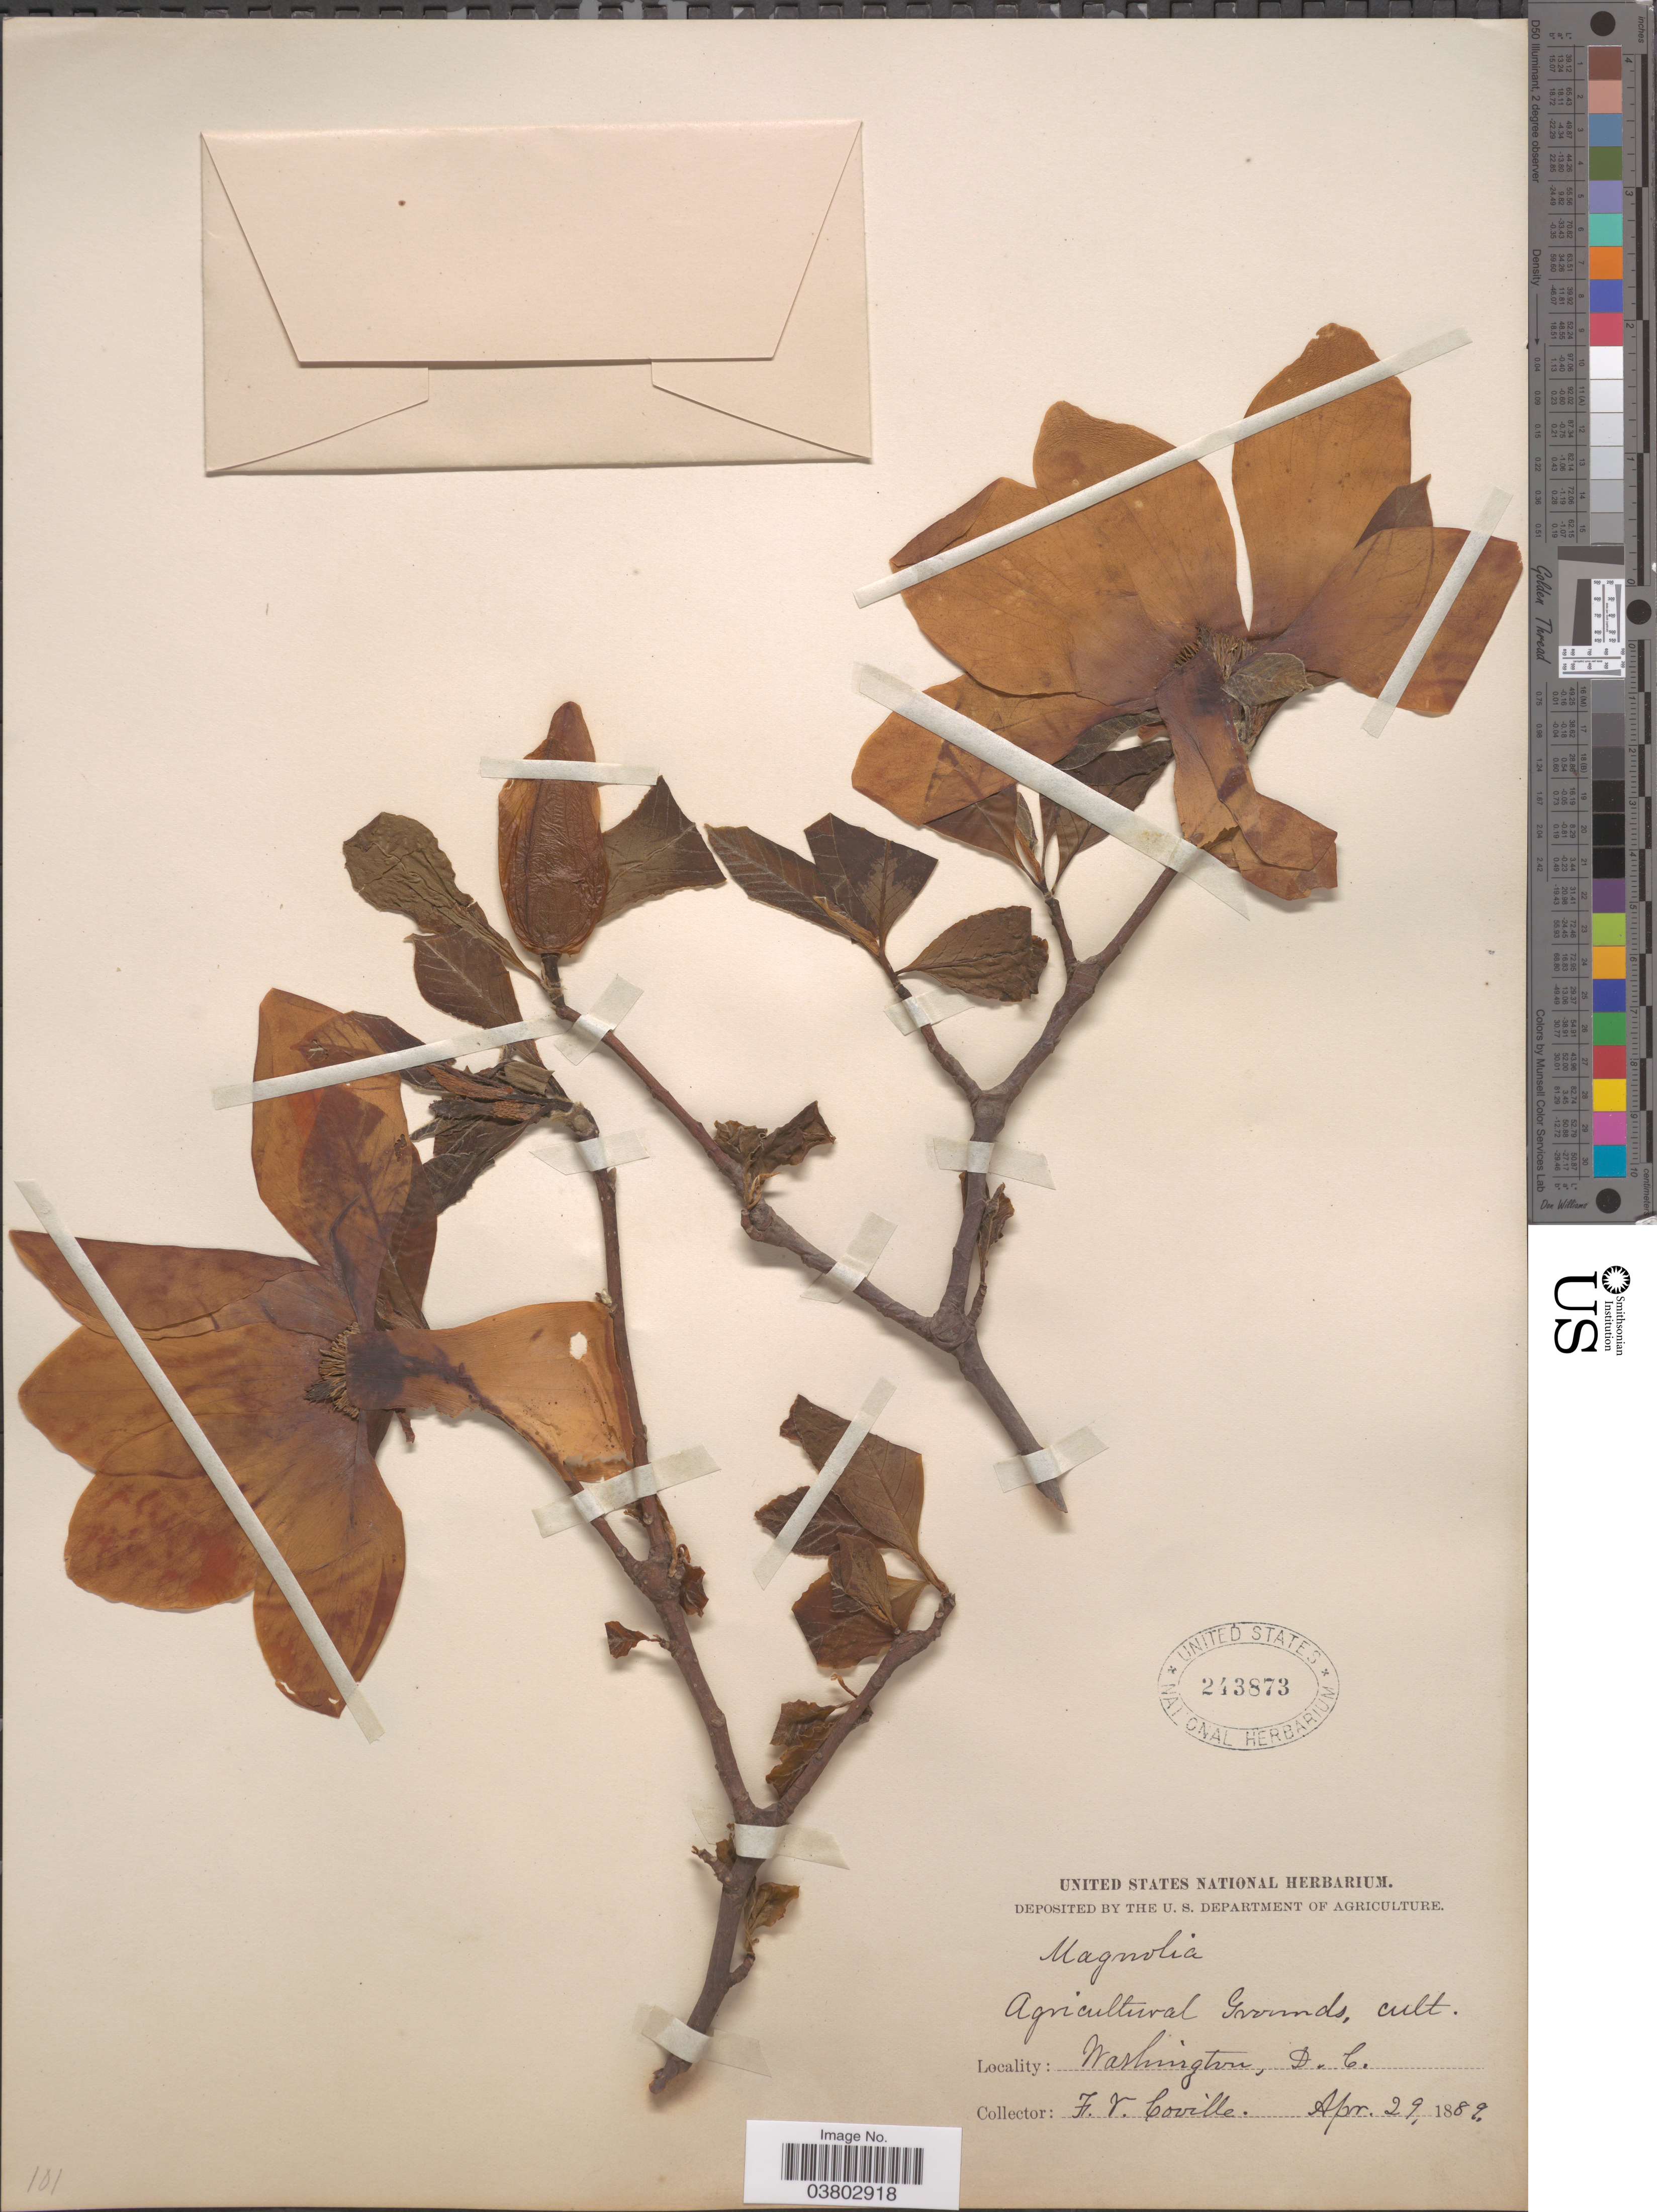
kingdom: Plantae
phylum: Tracheophyta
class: Magnoliopsida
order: Magnoliales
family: Magnoliaceae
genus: Magnolia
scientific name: Magnolia sp.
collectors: F. V. Coville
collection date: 1889-04-29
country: United States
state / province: District of Columbia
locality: Agricultural Grounds. Washington.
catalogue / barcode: US 243873